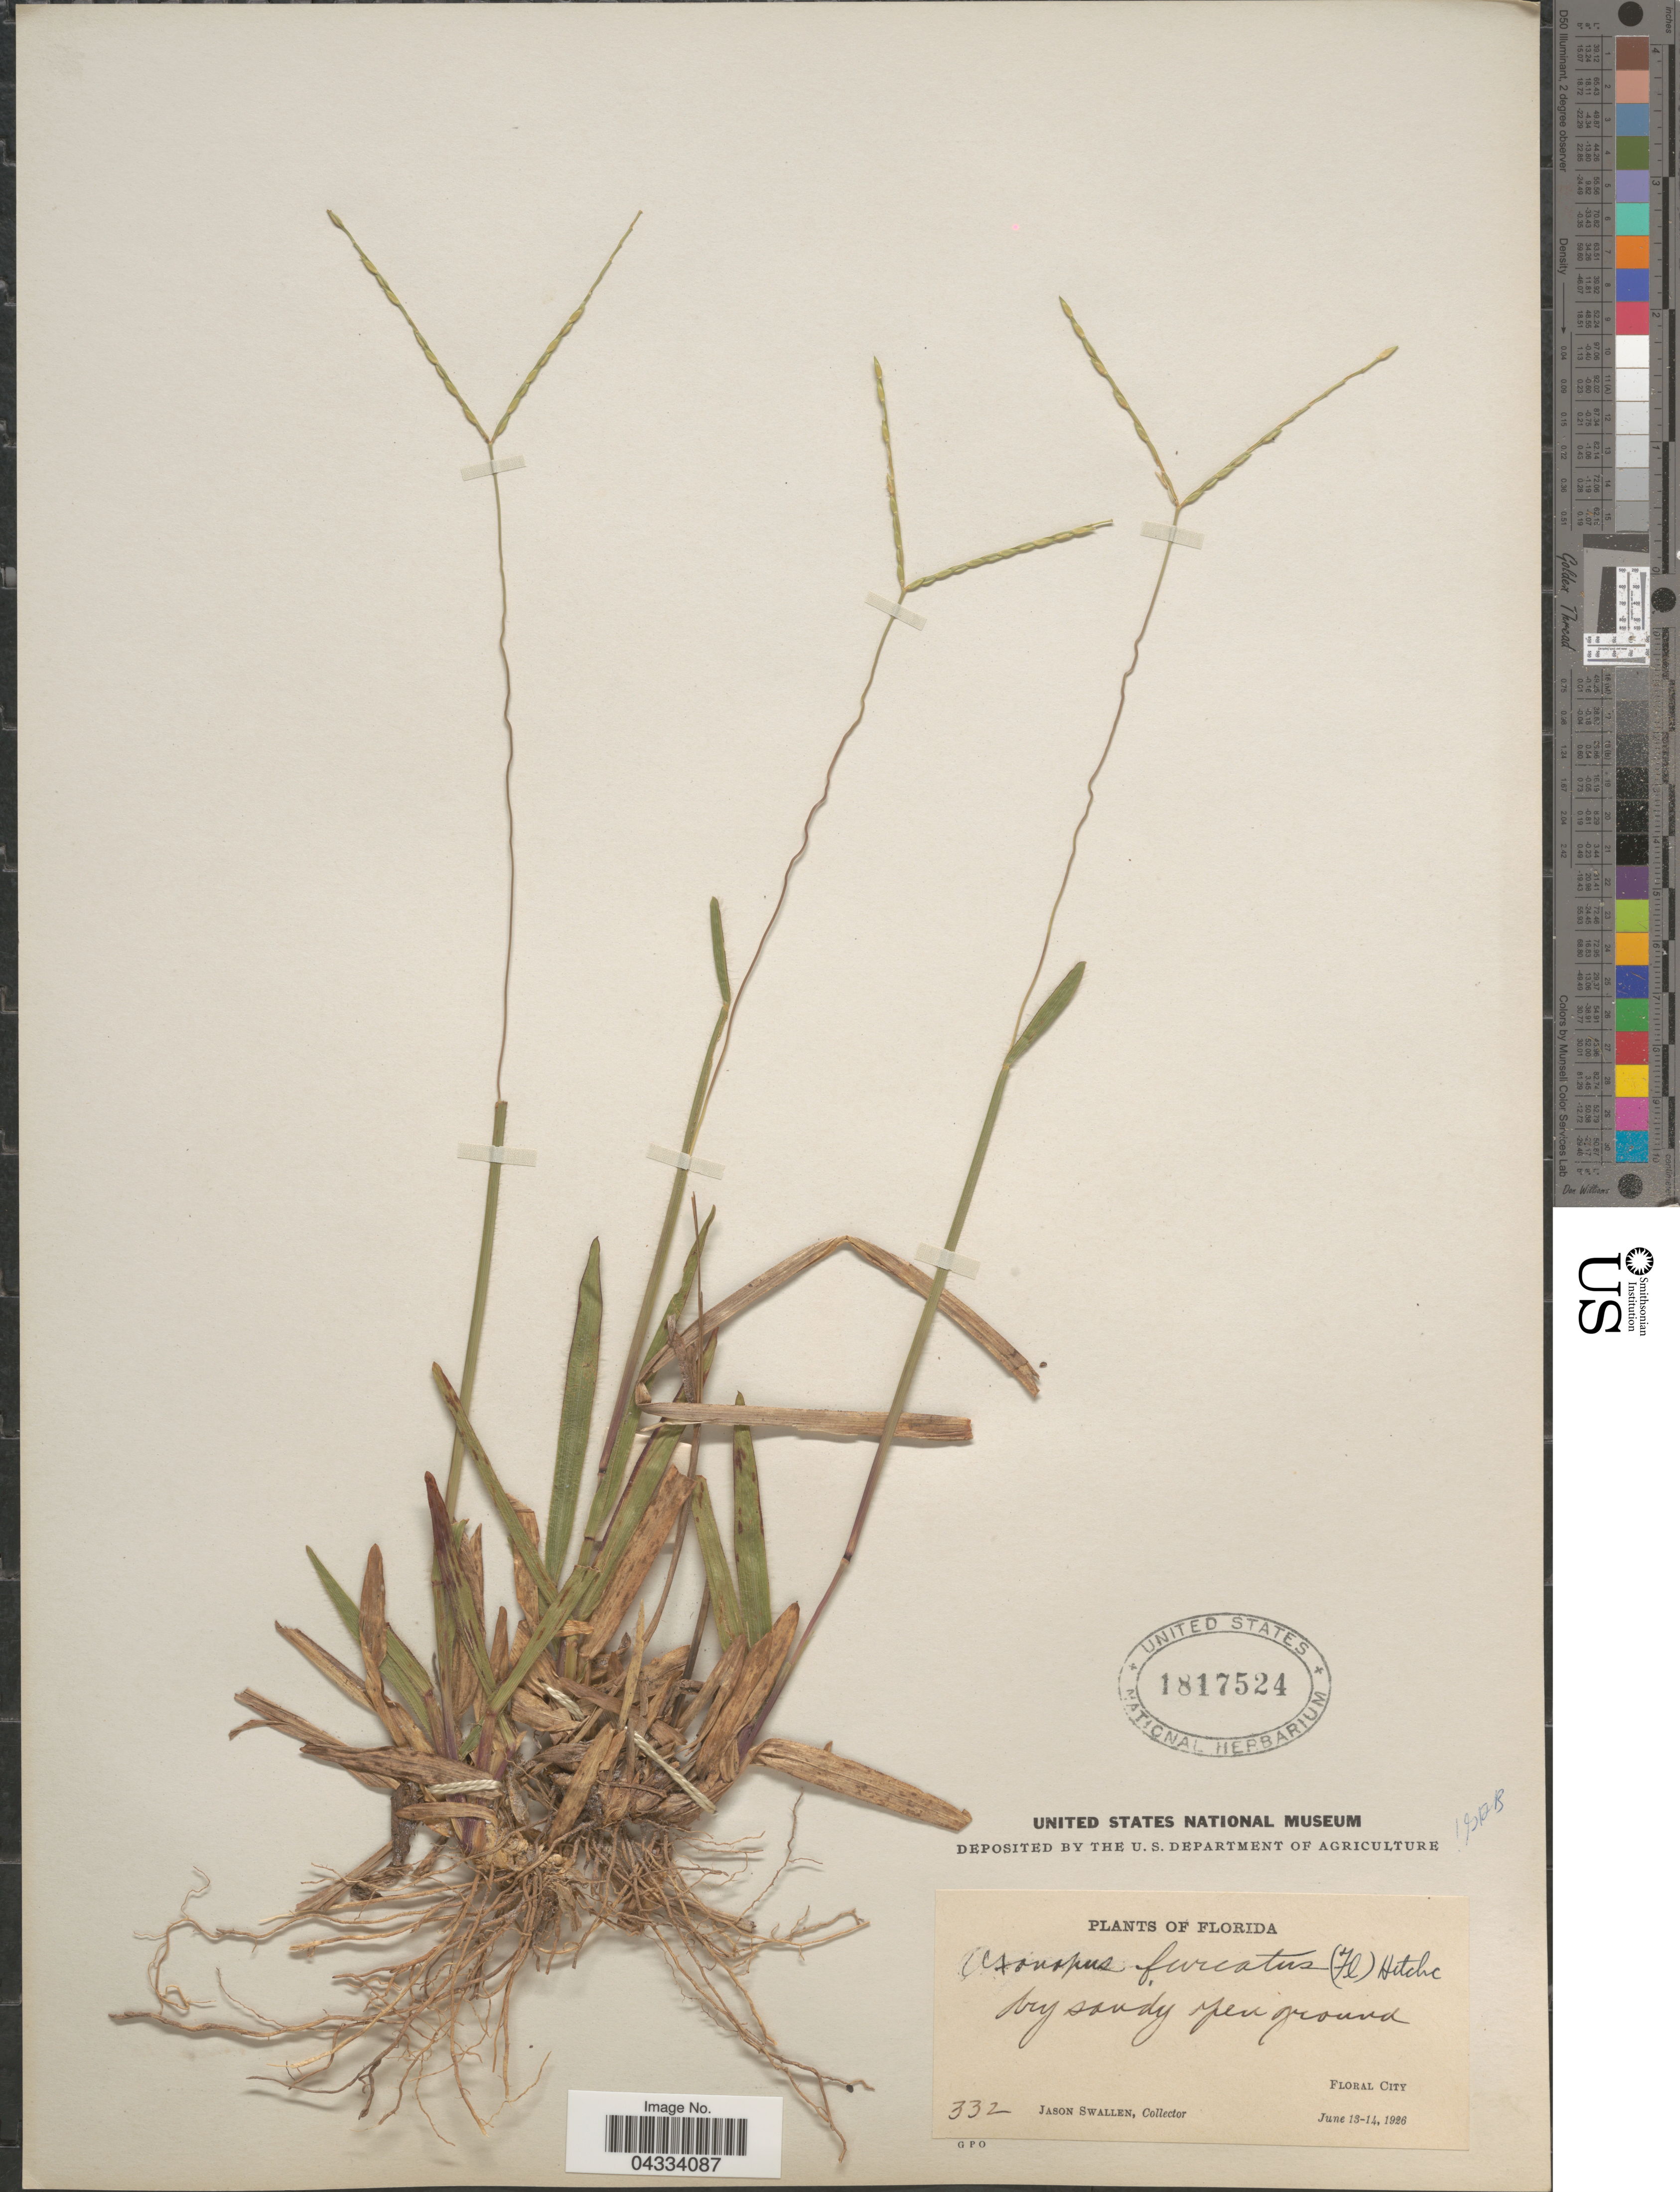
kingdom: Plantae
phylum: Tracheophyta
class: Liliopsida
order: Poales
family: Poaceae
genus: Axonopus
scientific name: Axonopus furcatus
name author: (Flüggé) Hitchc.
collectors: J. R. Swallen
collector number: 332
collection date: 1926-06-13/1926-06-14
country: United States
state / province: Florida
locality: Floral City.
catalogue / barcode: US 1817524